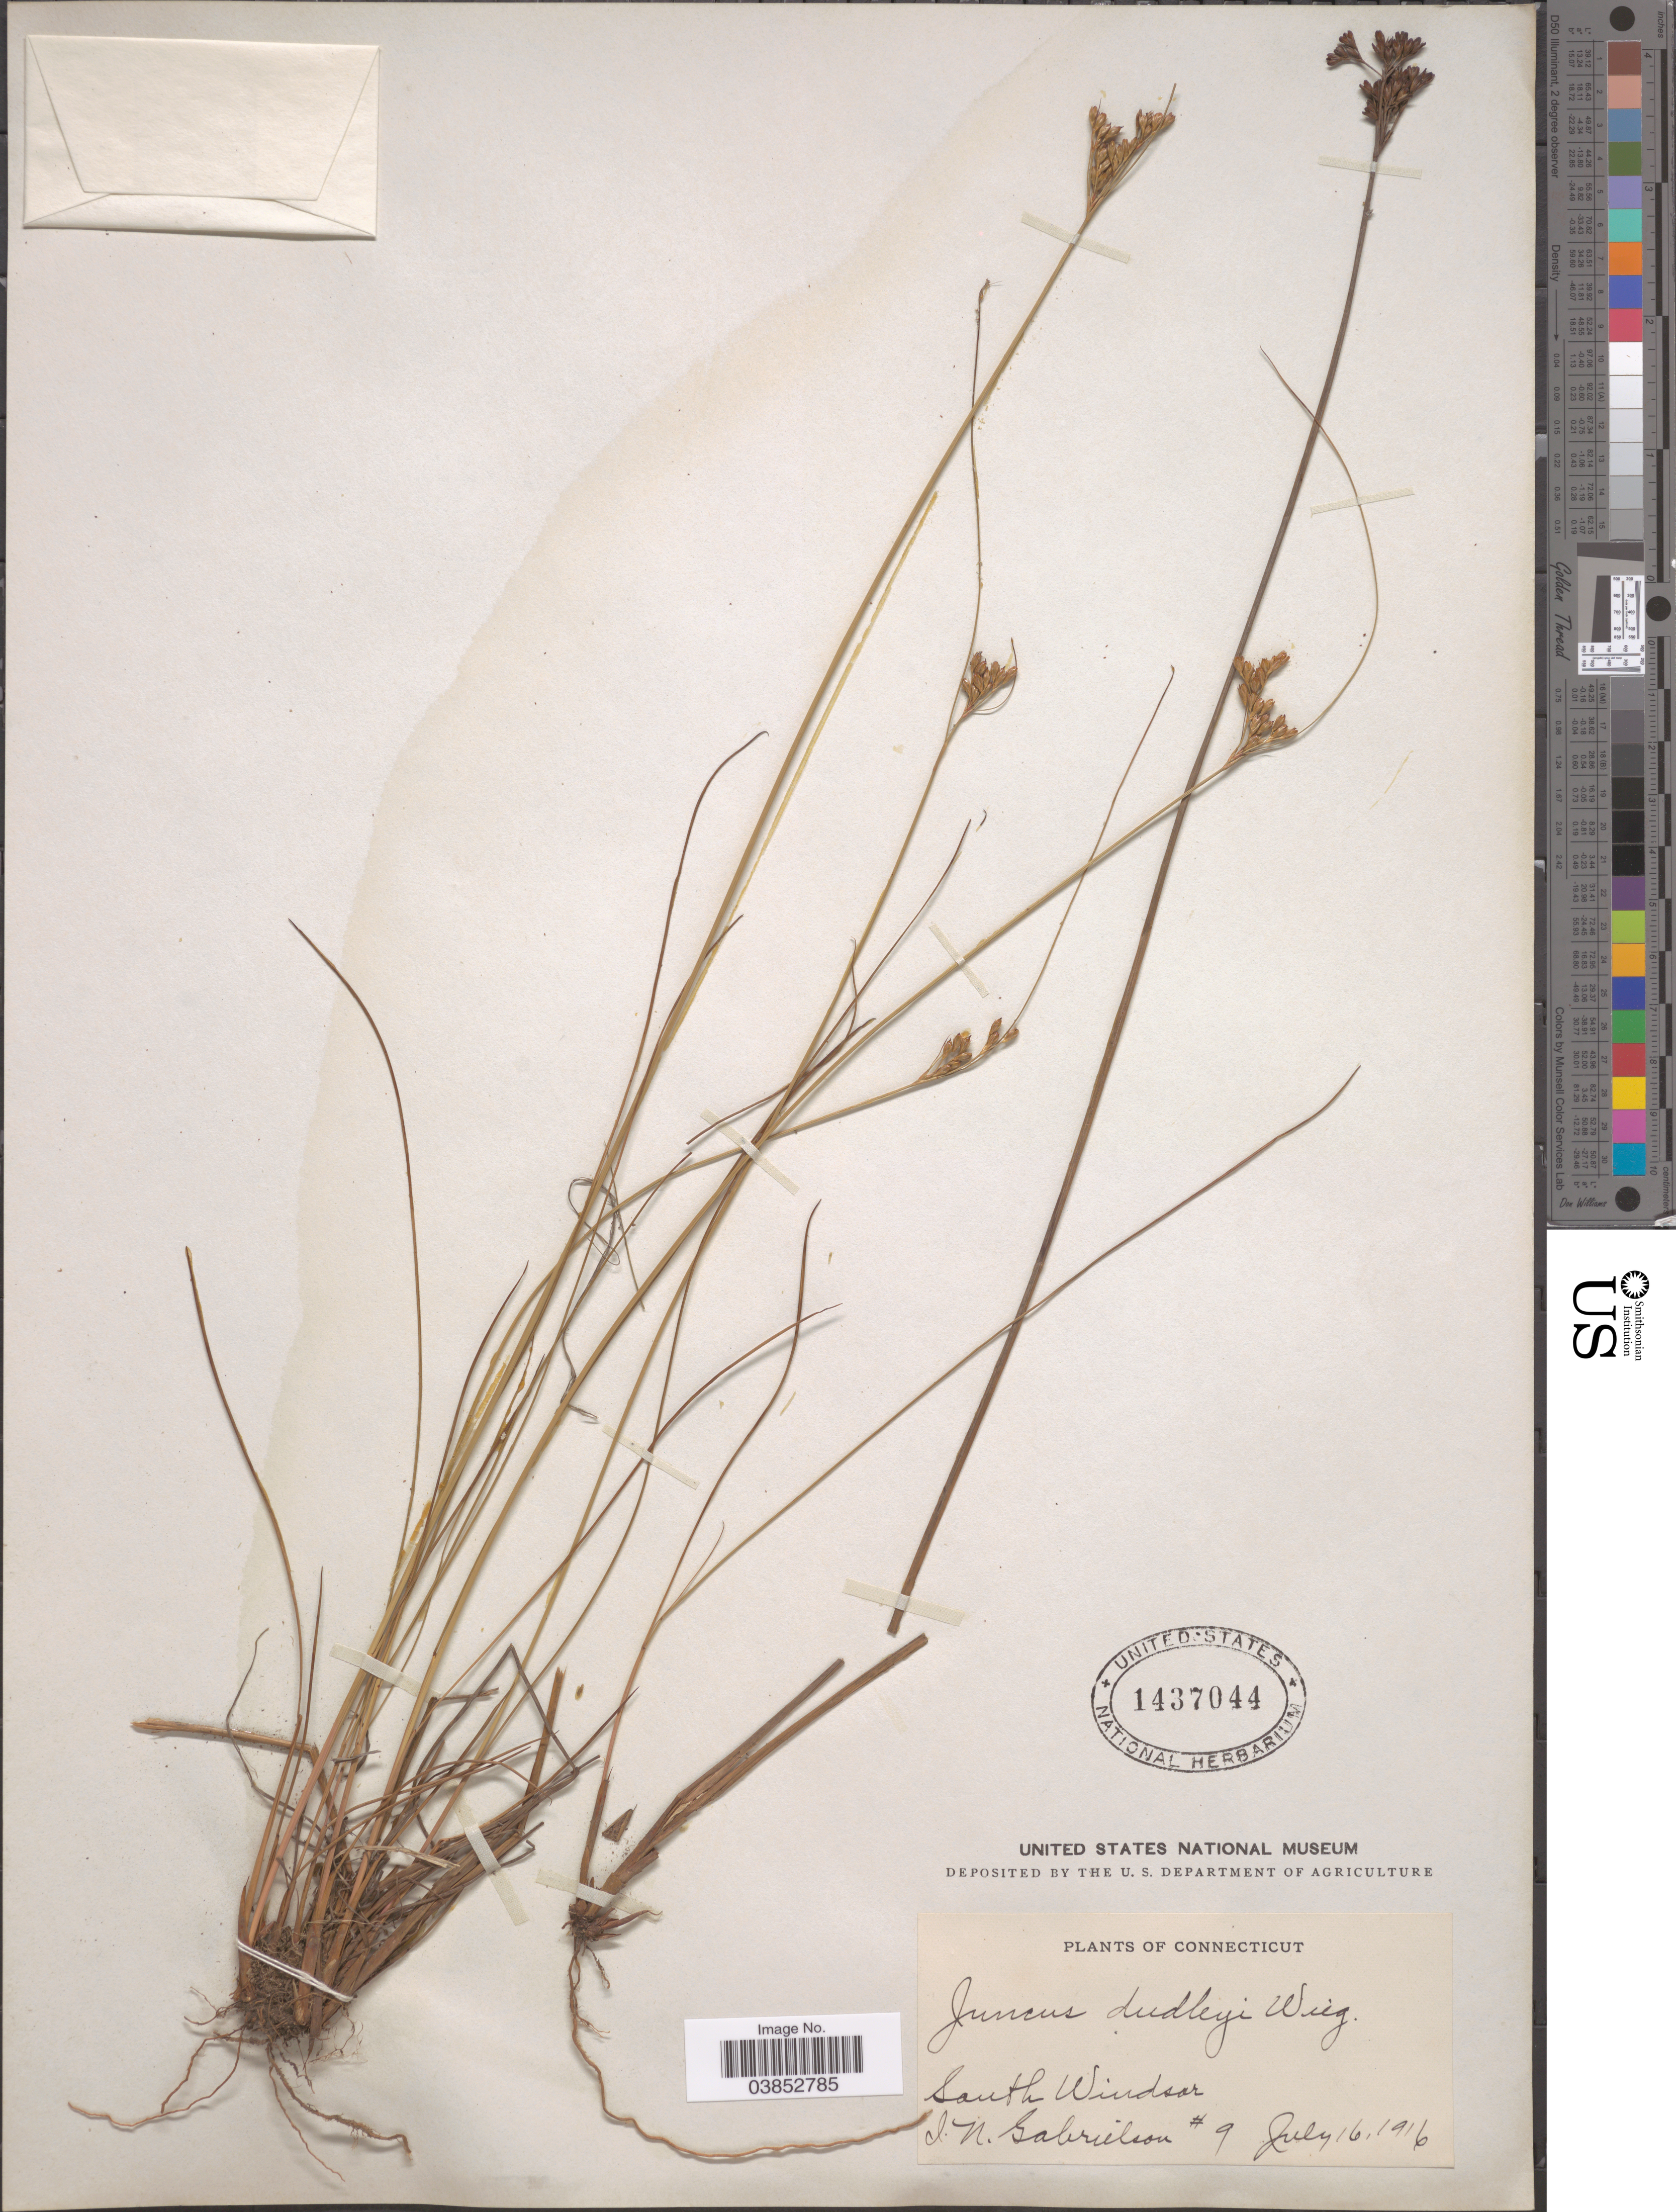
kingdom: Plantae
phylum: Tracheophyta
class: Liliopsida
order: Poales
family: Juncaceae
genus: Juncus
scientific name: Juncus dudleyi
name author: Wiegand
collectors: I. Gabrielson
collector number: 9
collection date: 1916-07-16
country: United States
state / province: Connecticut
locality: South of Windsor.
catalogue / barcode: US 1437044